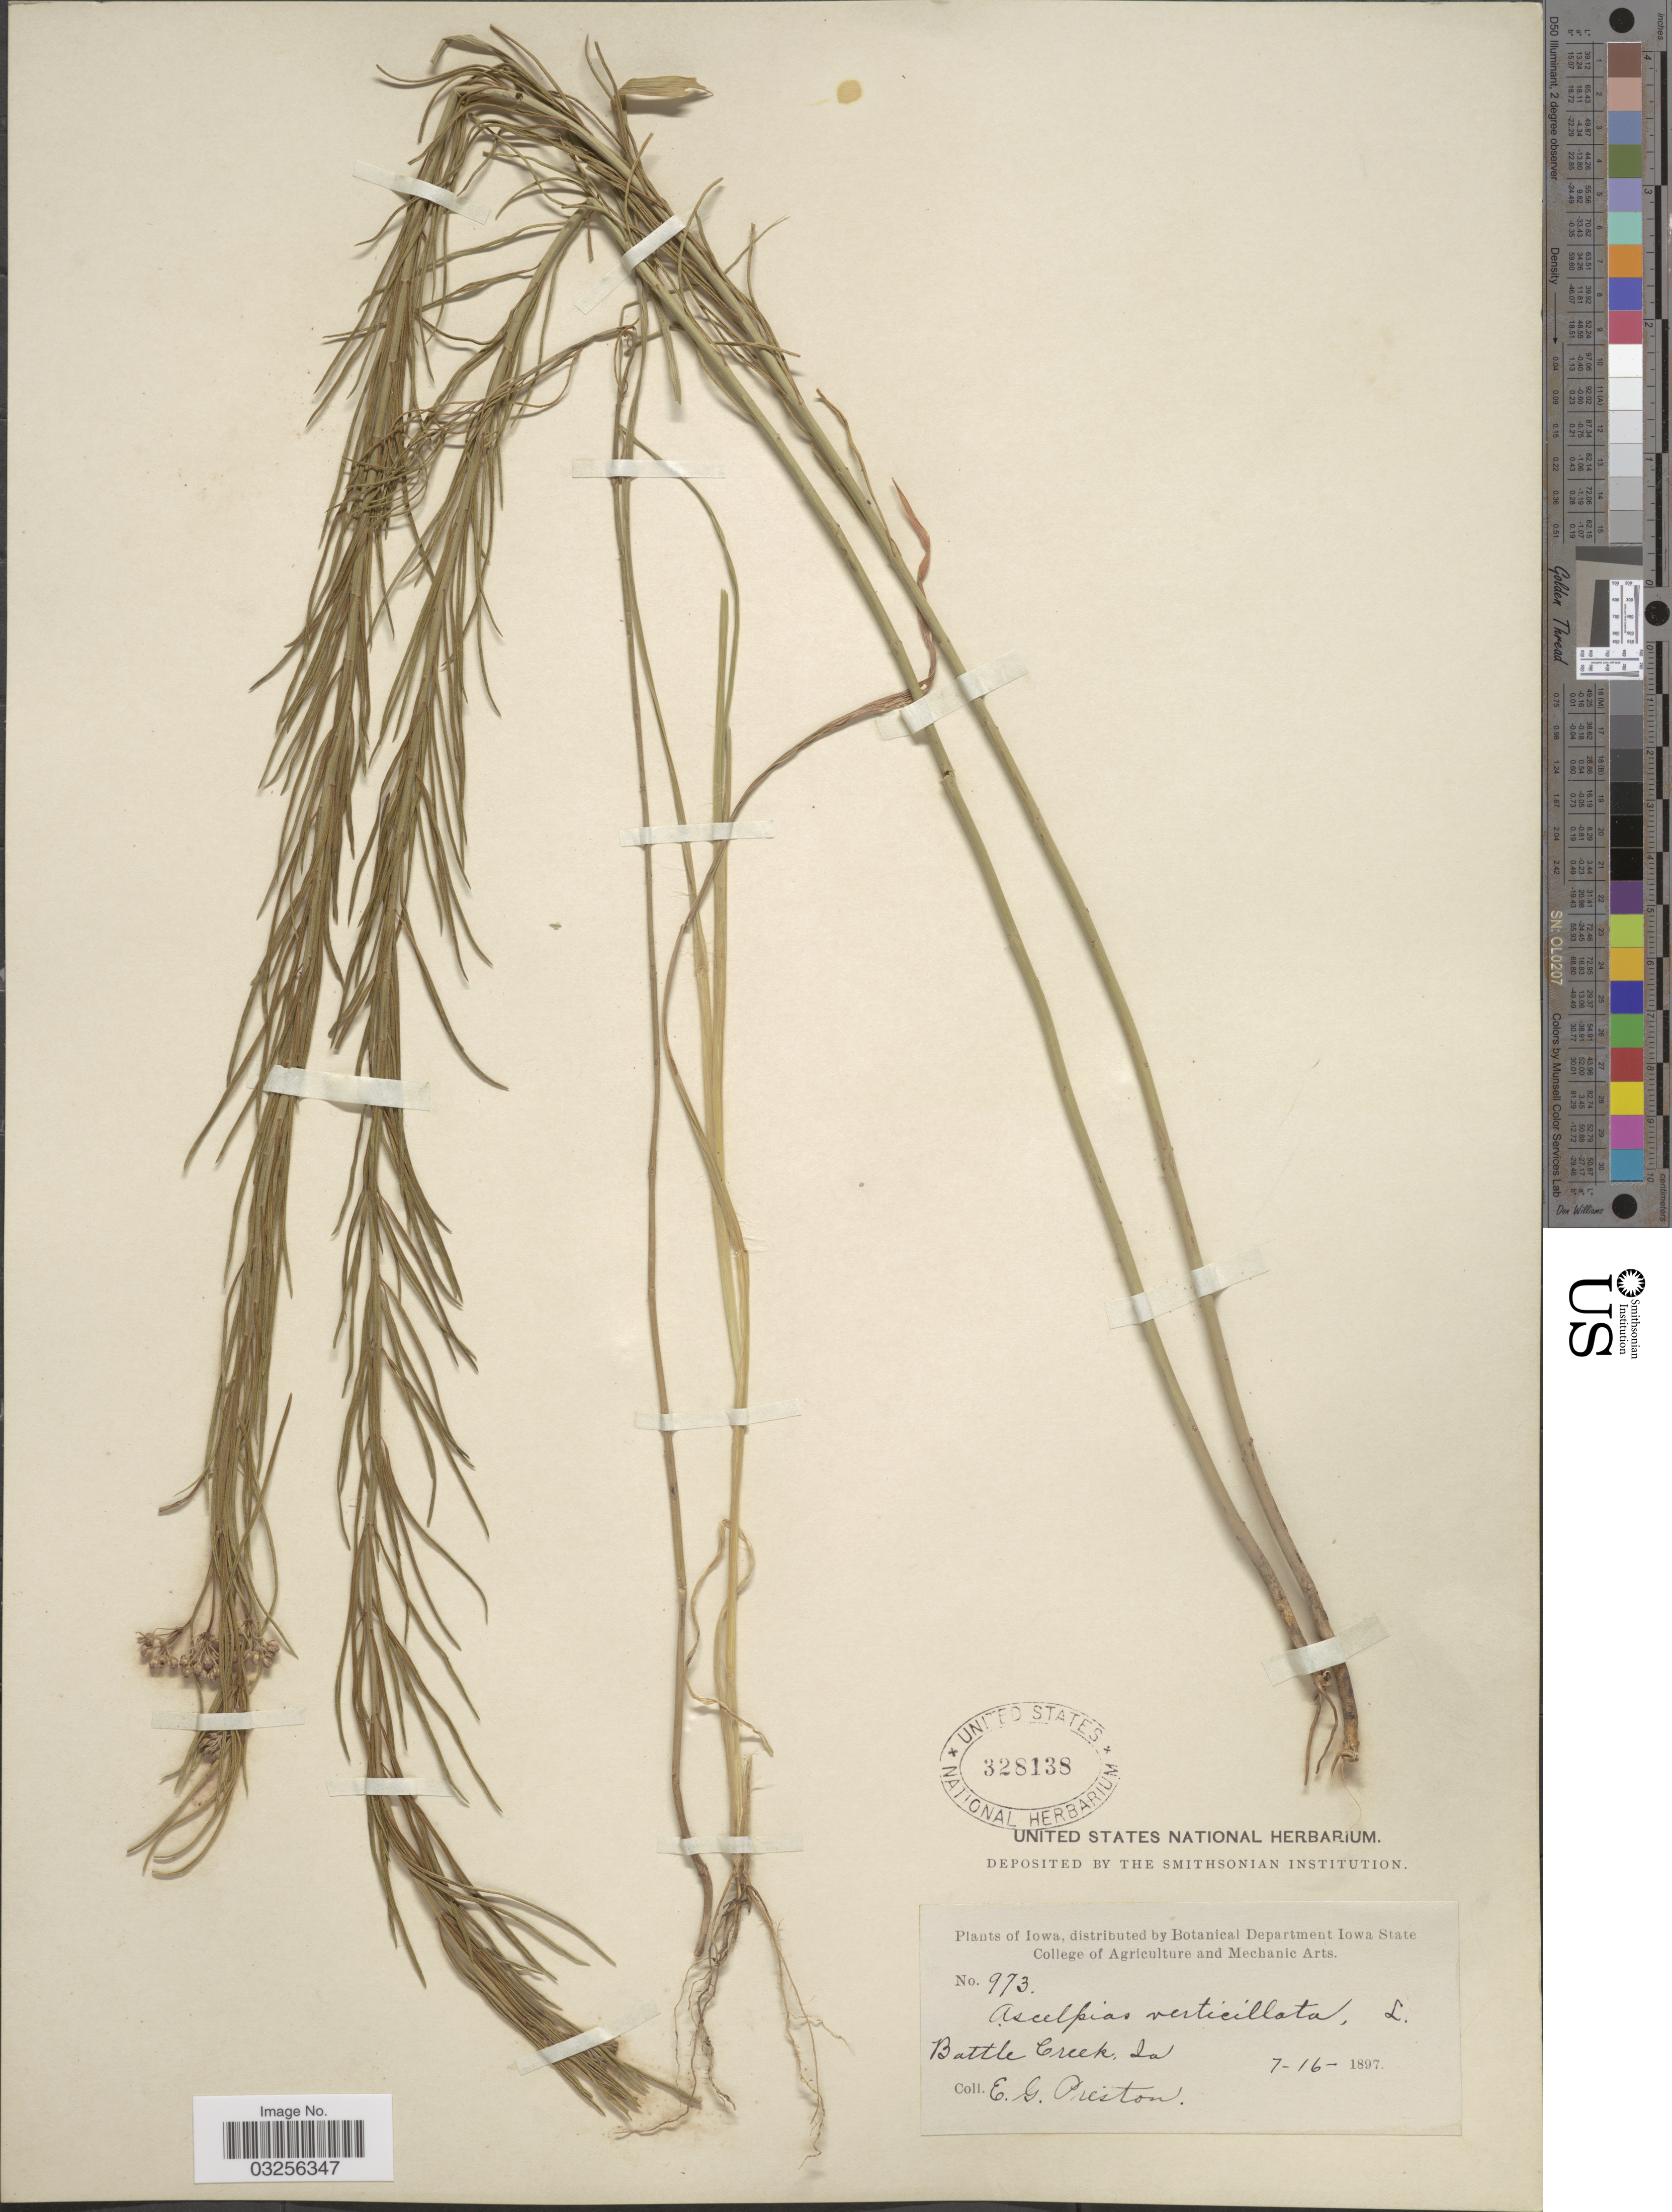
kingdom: Plantae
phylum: Tracheophyta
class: Magnoliopsida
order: Gentianales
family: Apocynaceae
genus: Asclepias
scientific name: Asclepias verticillata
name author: L.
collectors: E. Preston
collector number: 973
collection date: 1897-07-16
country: United States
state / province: Iowa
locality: Battle Creek, Ia.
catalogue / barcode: US 328138